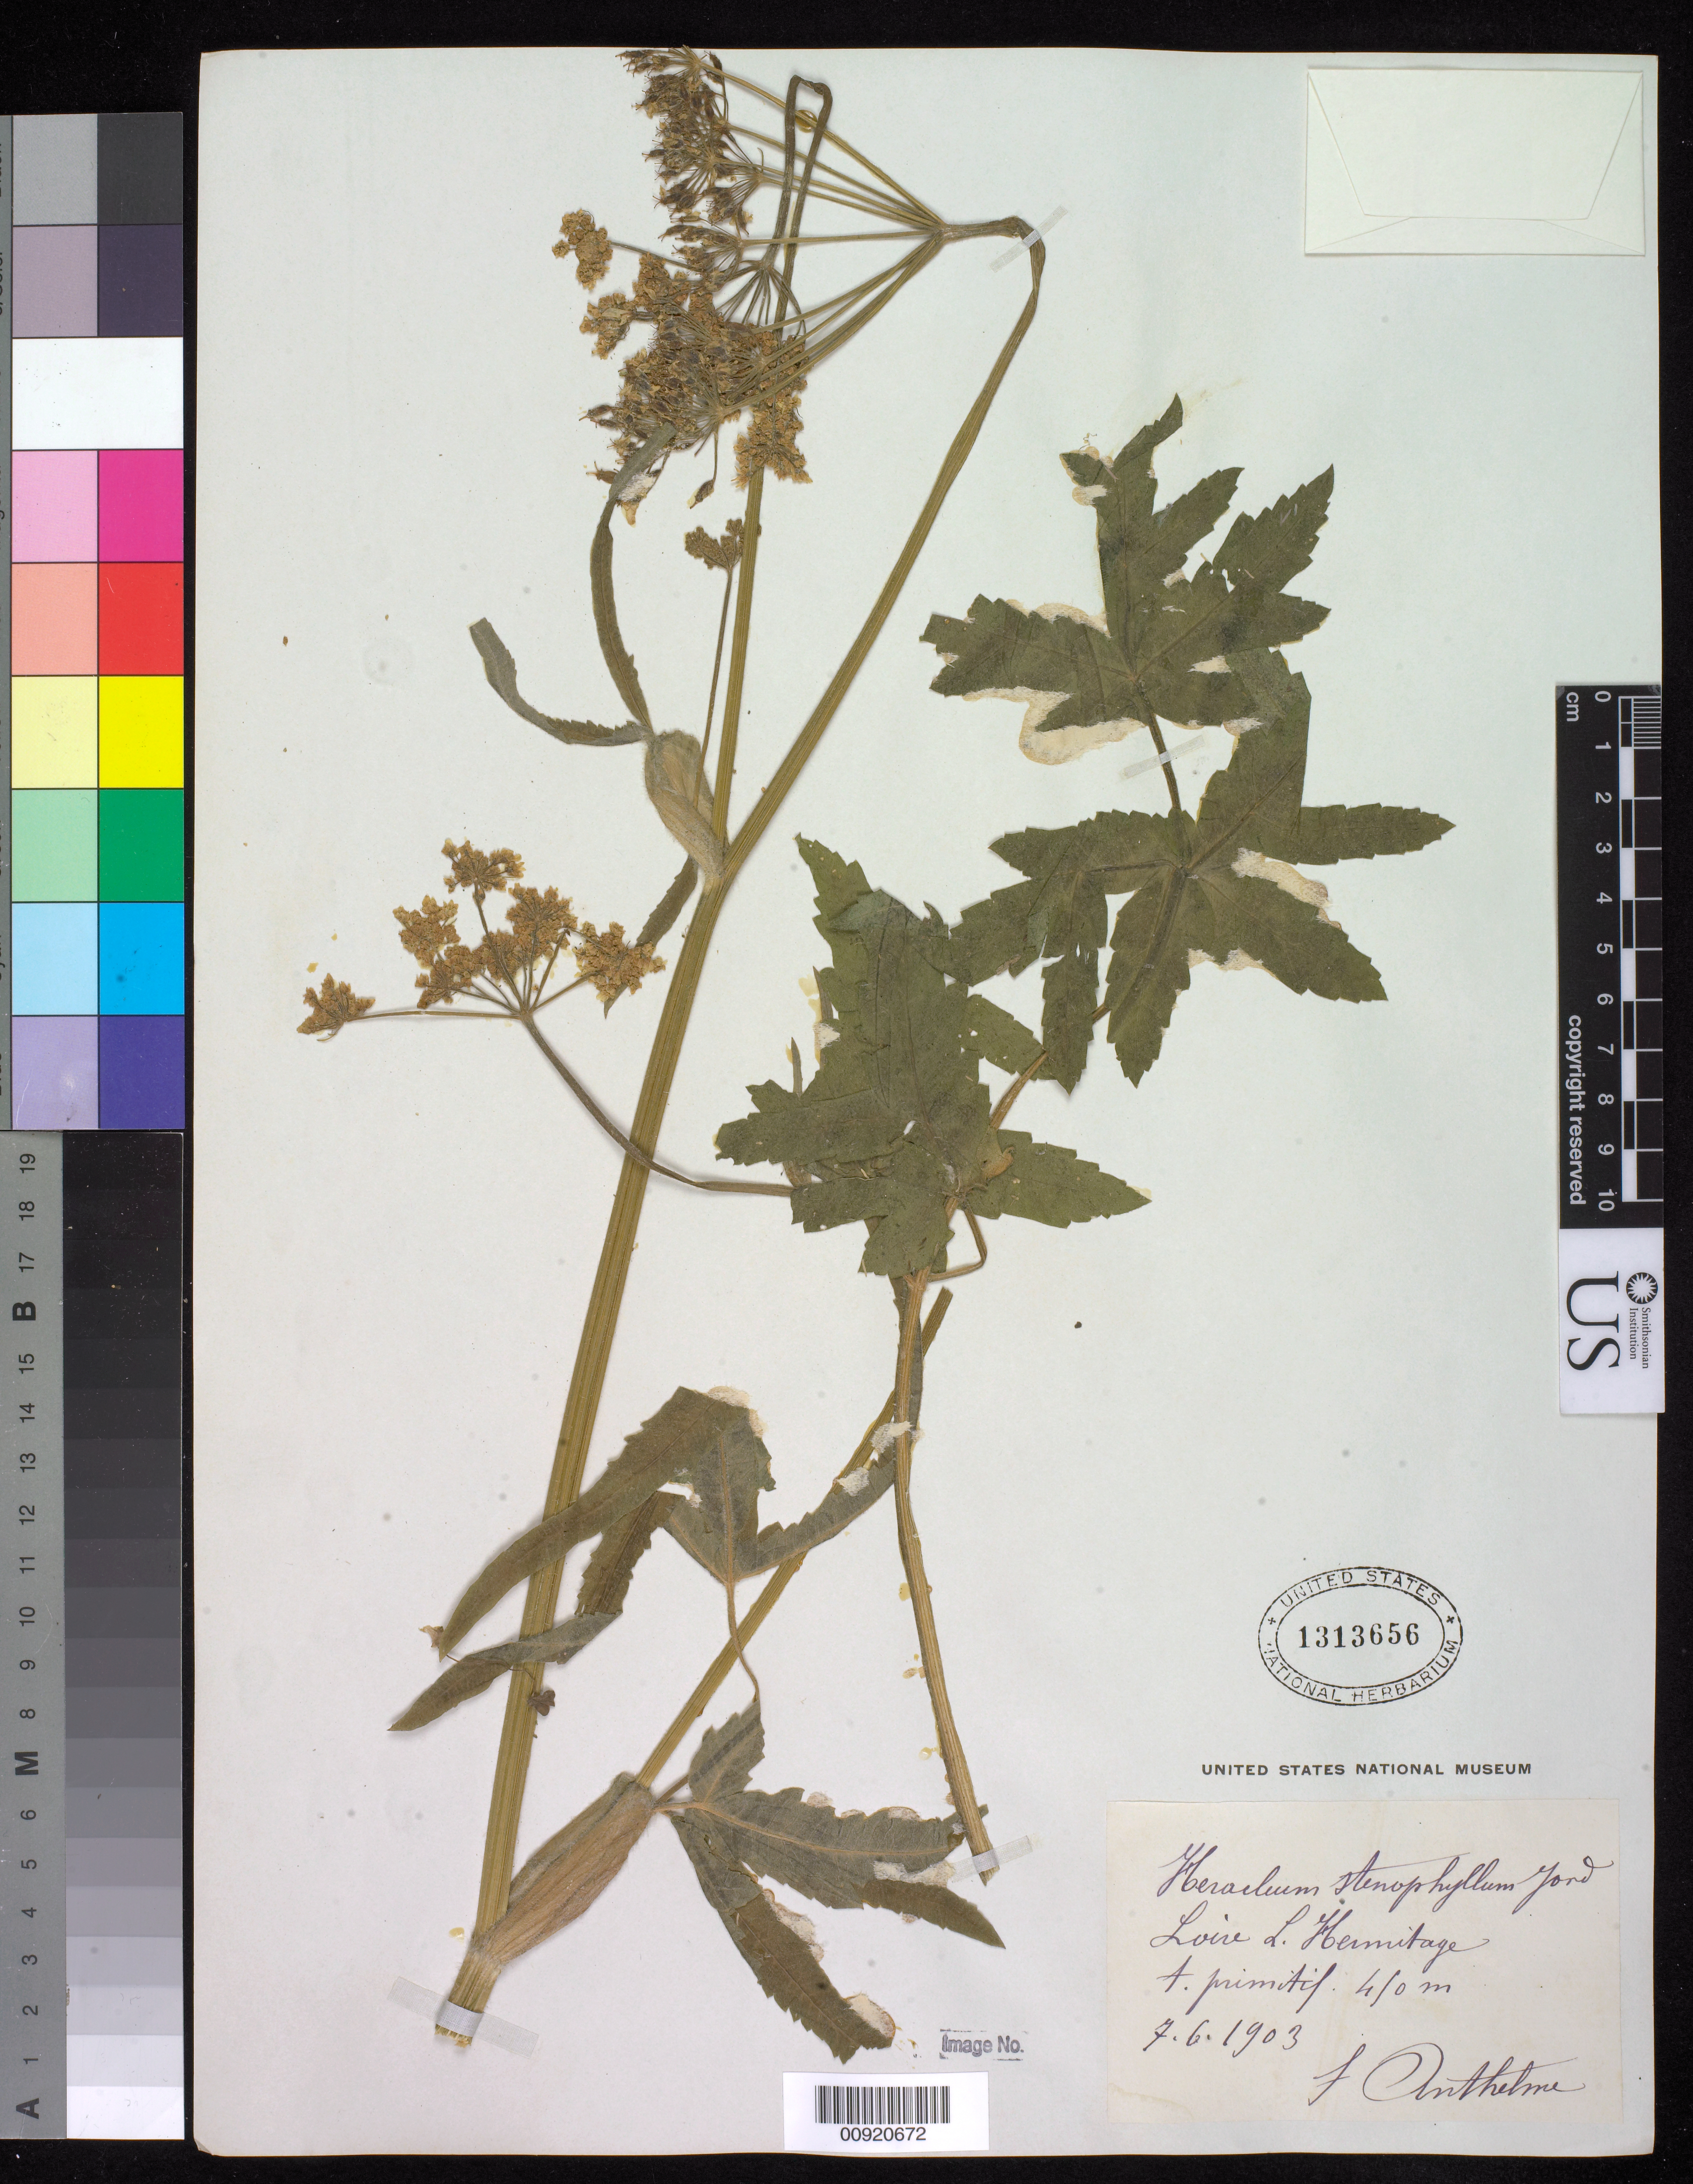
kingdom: Plantae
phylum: Tracheophyta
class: Magnoliopsida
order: Apiales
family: Apiaceae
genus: Heracleum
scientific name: Heracleum sphondylium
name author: L.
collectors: Anthelme, T.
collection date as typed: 07 Jun 1903 or 06 Jul 1903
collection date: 1903-06-07 or 1903-07-06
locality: Laise L Hermitage. A. primitif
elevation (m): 410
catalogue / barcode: US 1313656